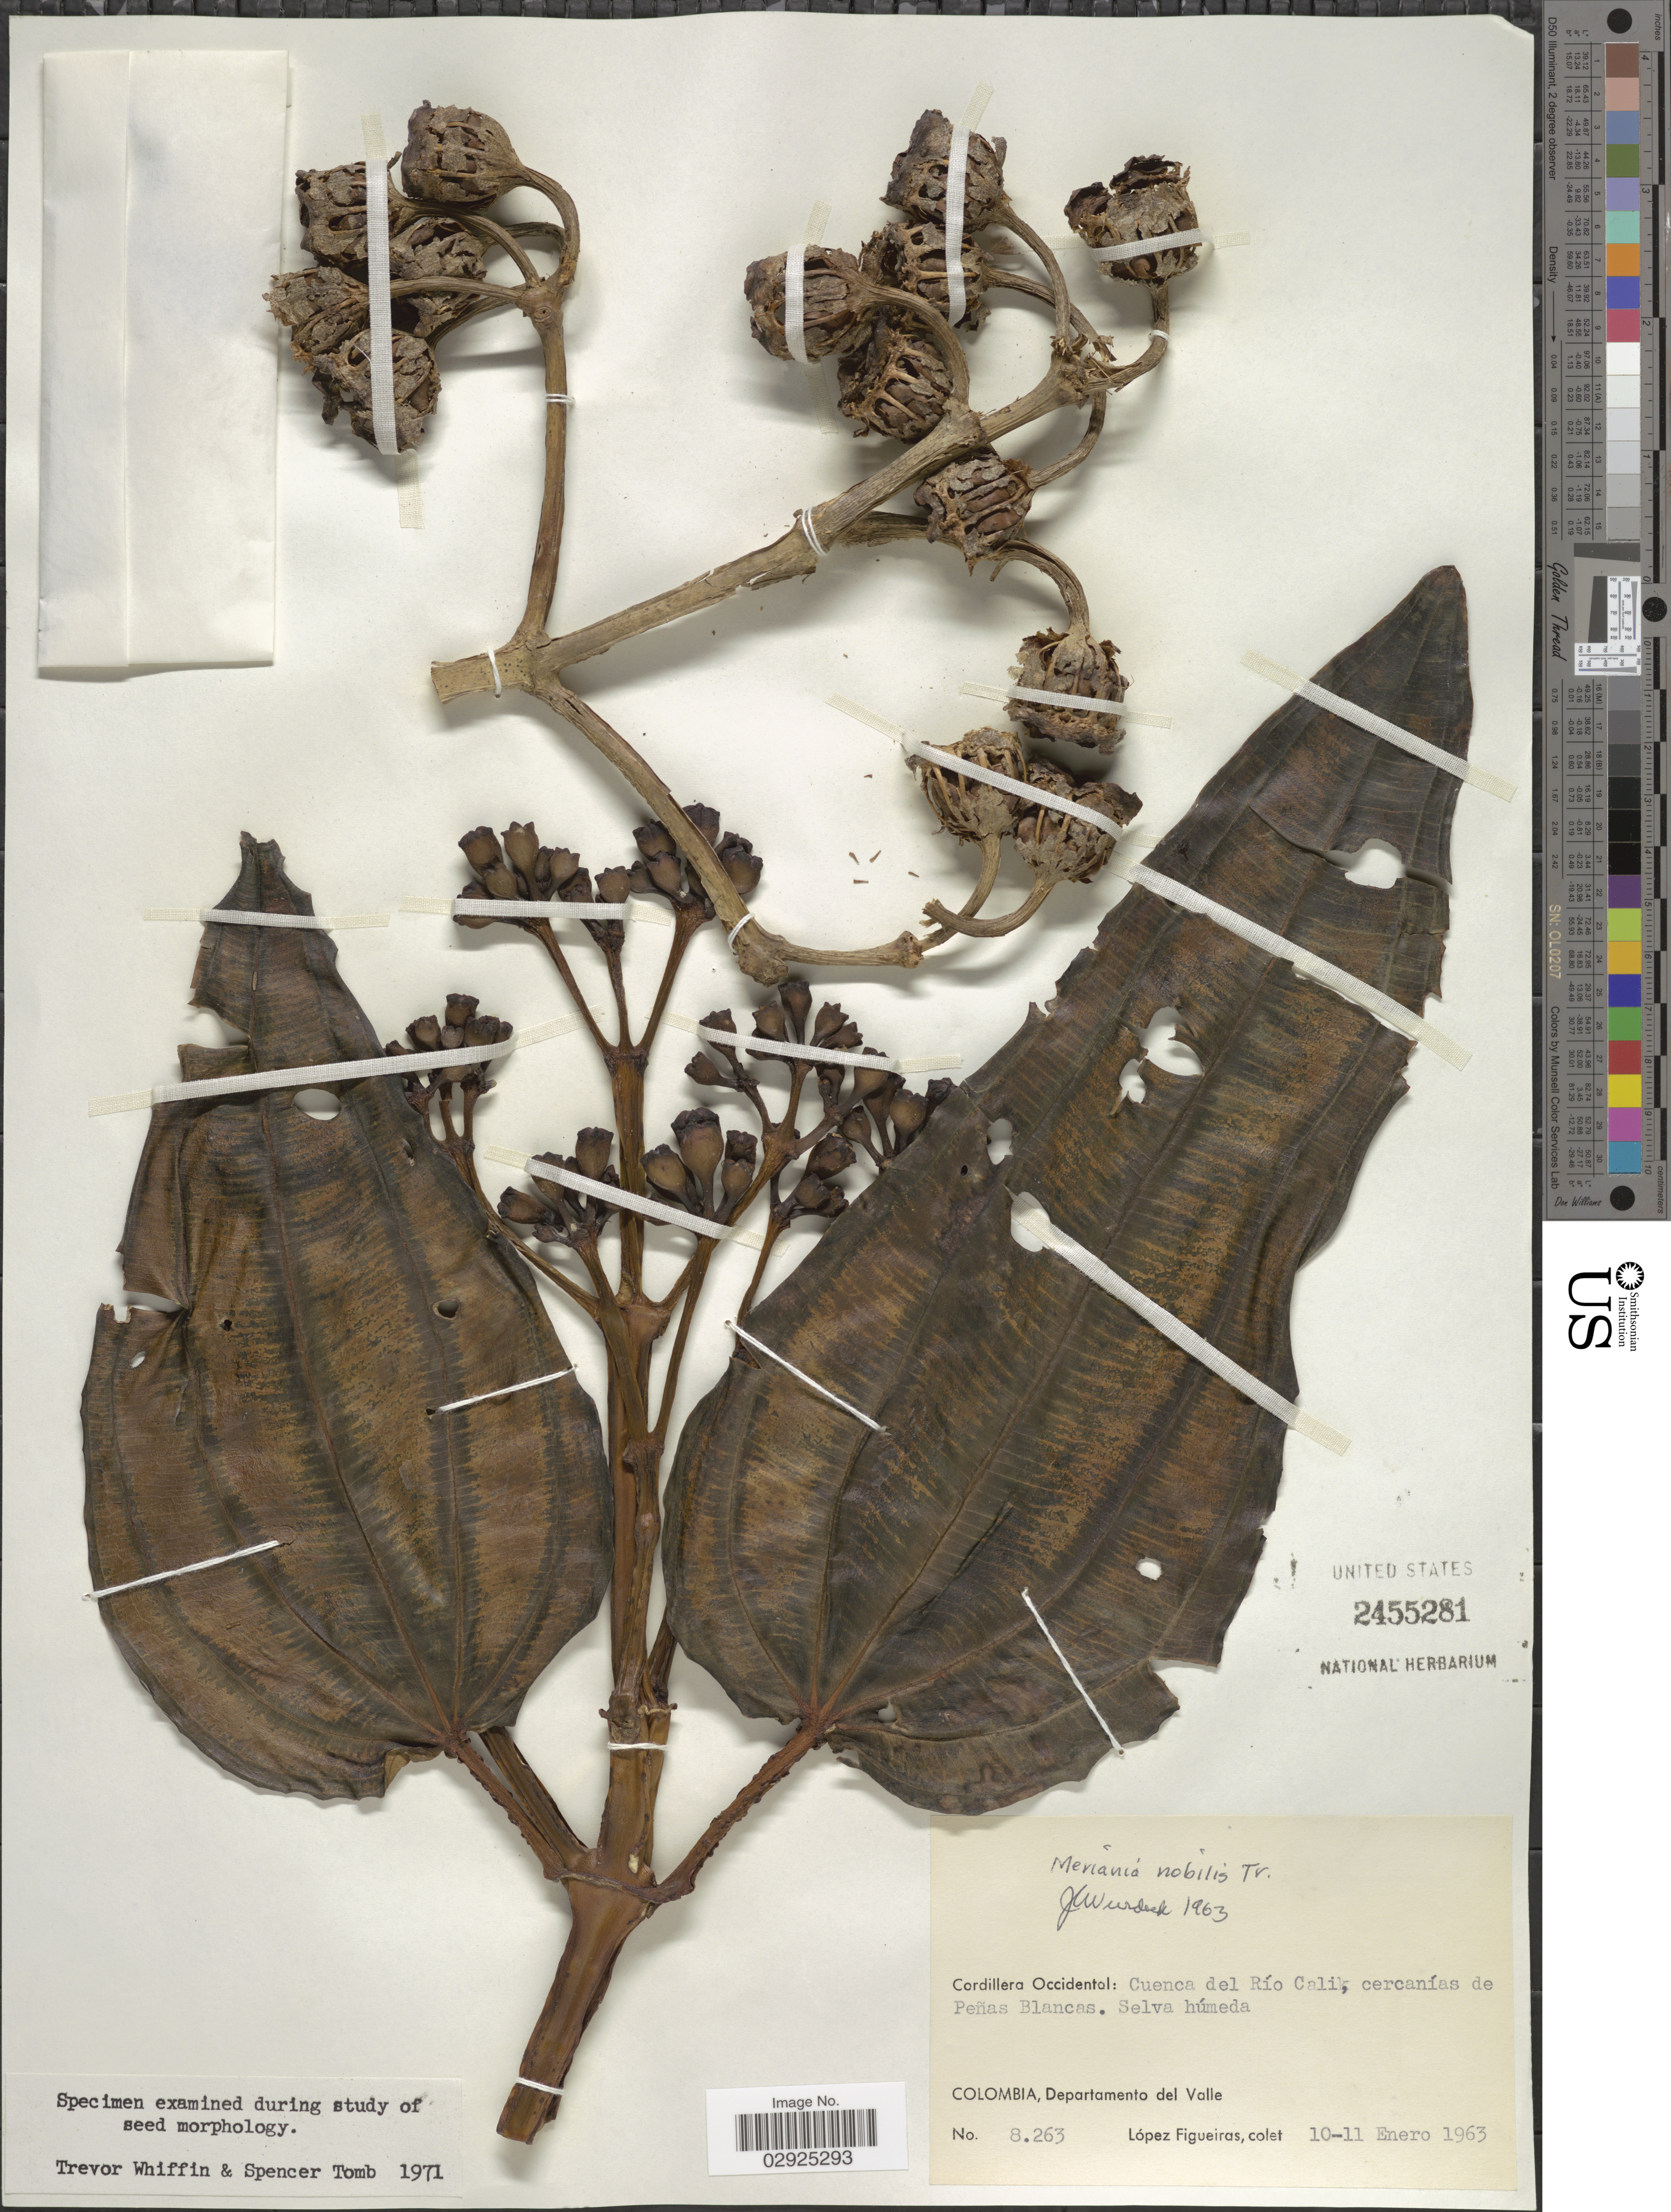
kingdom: Plantae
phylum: Tracheophyta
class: Magnoliopsida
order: Myrtales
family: Melastomataceae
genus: Meriania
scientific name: Meriania nobilis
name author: Triana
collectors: M. López Figueiras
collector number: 8263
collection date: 1963-01-10/1963-01-11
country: Colombia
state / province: Valle del Cauca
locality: Departamento del Valle, Cordillera Occidental: Cuenca del Río Cali, cercanías de Peñas Blancas.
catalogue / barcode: US 2455281